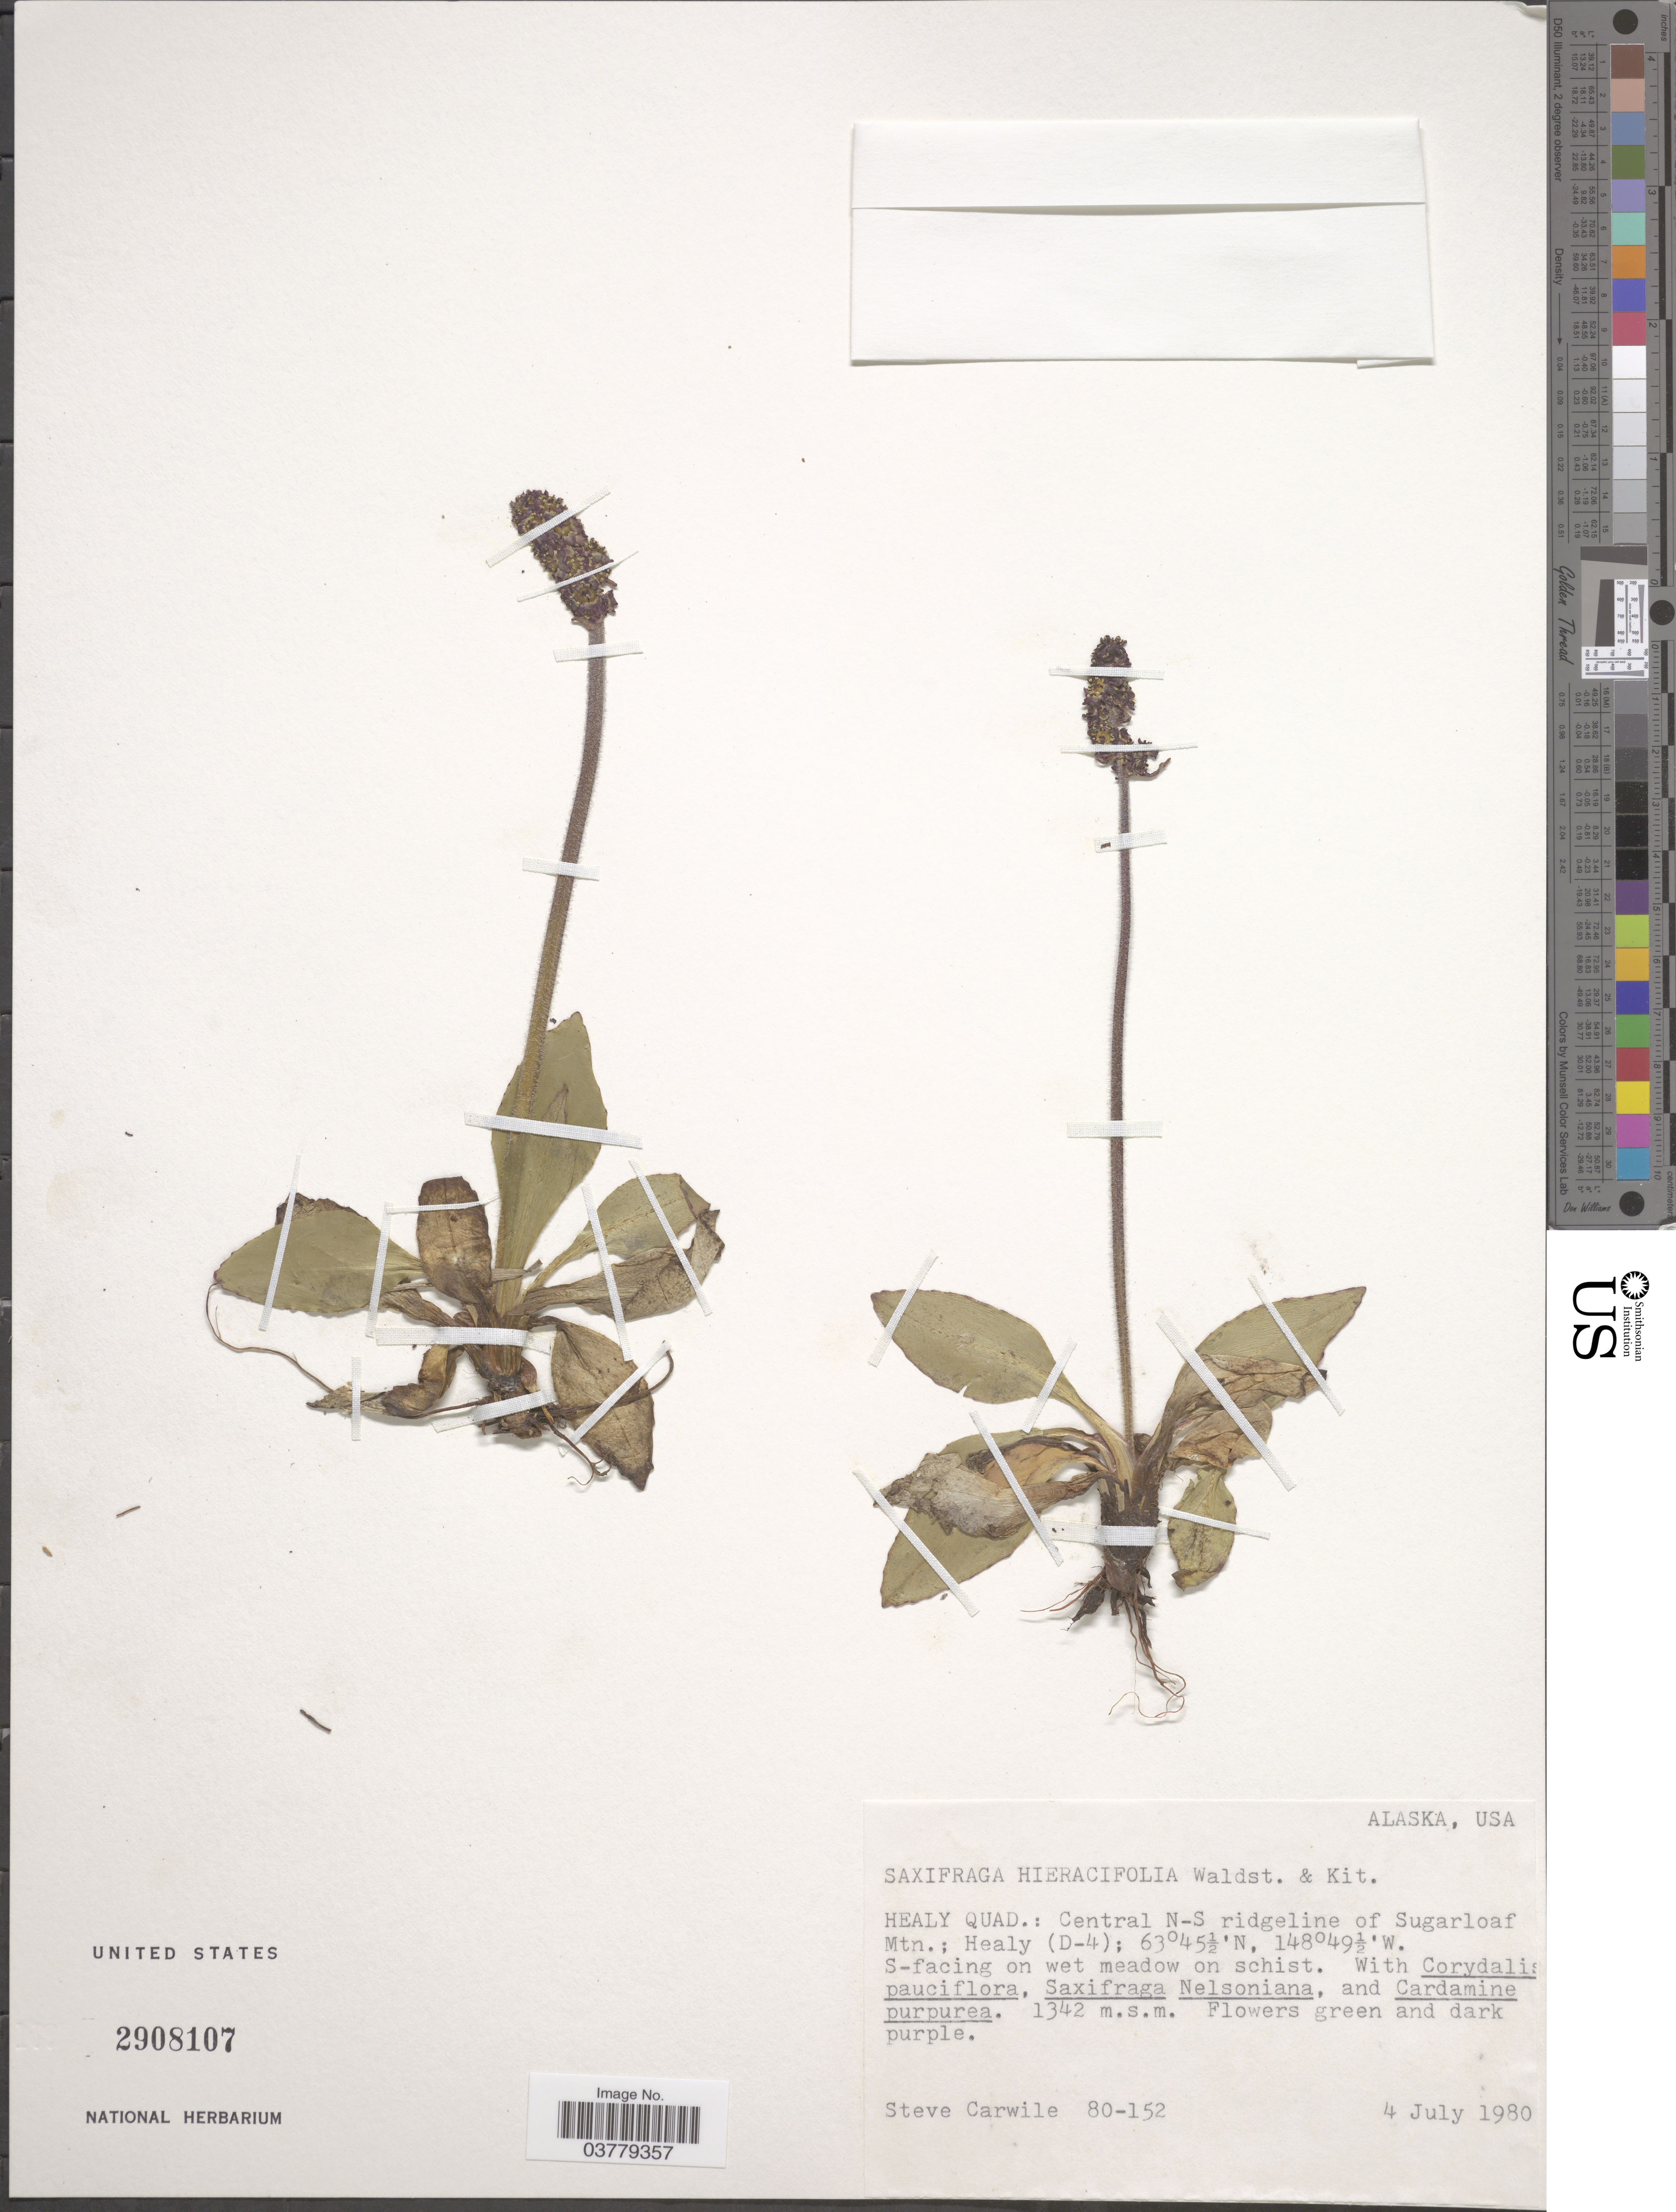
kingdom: Plantae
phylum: Tracheophyta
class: Magnoliopsida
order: Saxifragales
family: Saxifragaceae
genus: Micranthes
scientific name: Micranthes hieraciifolia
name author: (Waldst. & Kit. ex Willd.) Haw.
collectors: S. Carwile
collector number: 80-152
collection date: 1980-07-04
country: United States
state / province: Alaska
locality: Healy Quad.: Central N-S ridgeline of Sugarloaf Mtn.; Healy (D-4).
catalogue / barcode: US 2908107